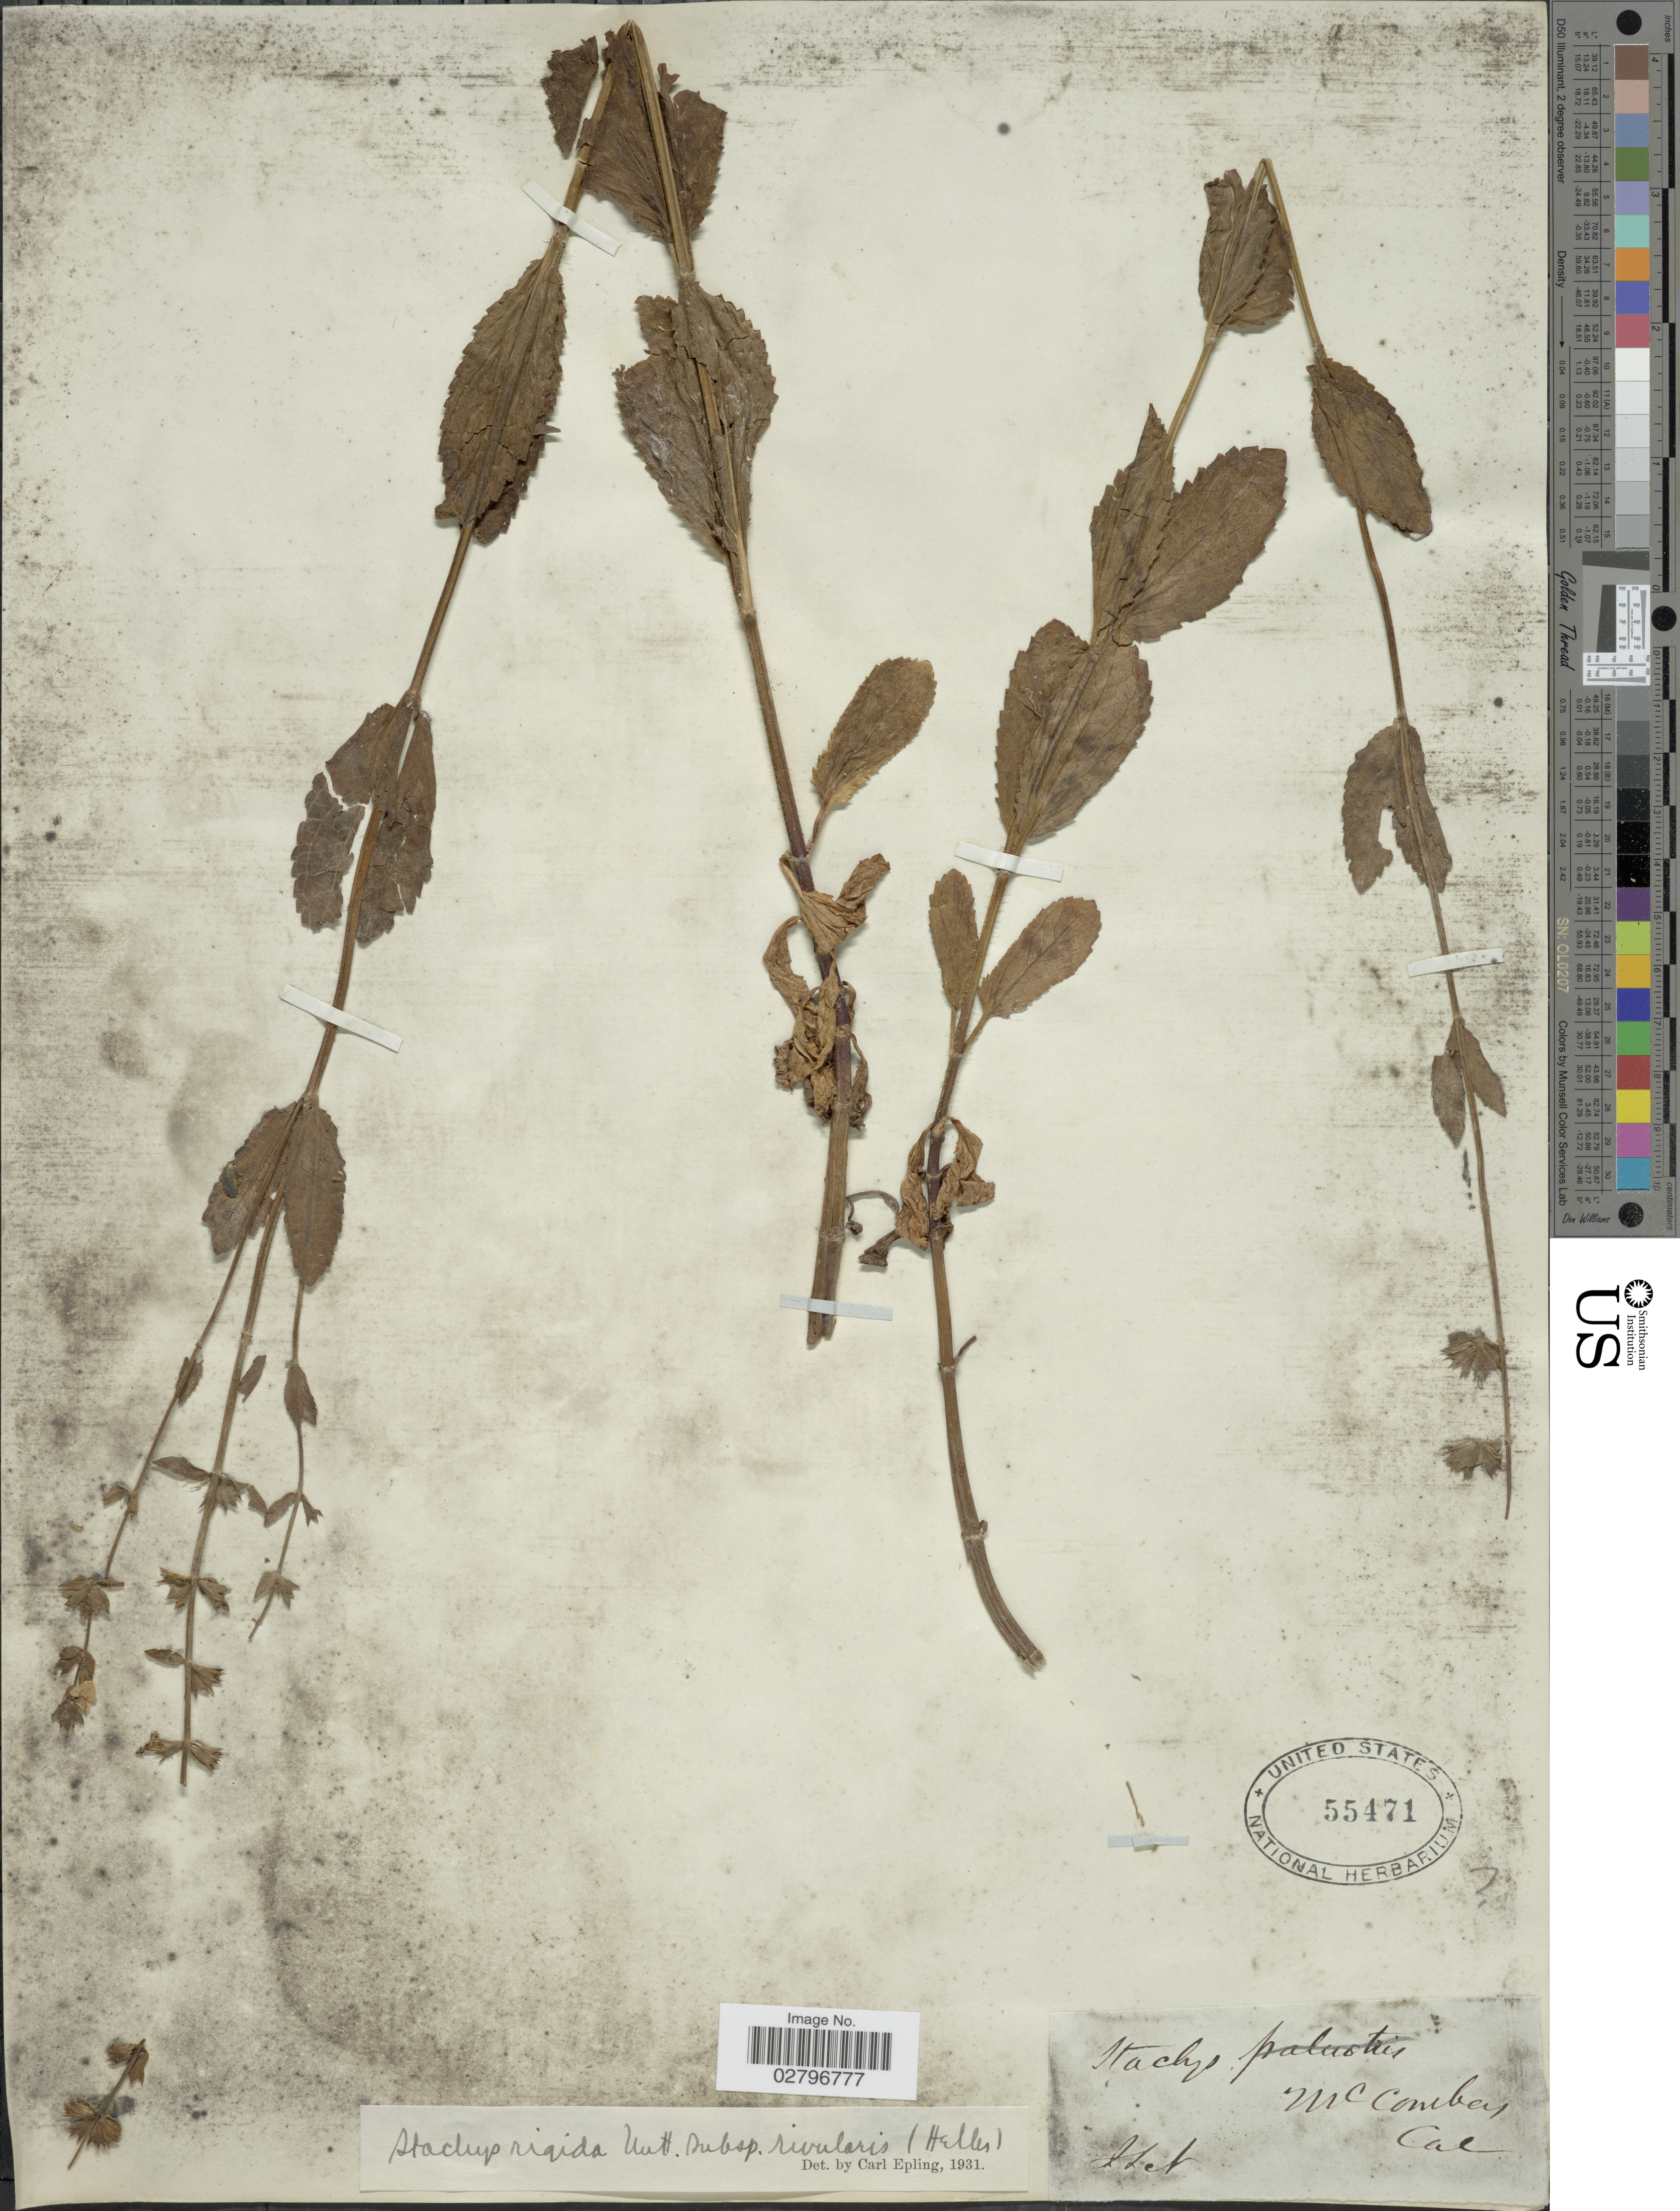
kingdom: Plantae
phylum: Tracheophyta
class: Magnoliopsida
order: Lamiales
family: Lamiaceae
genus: Stachys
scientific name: Stachys rigida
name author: Nutt. ex Benth.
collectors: J. S. Newberry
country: United States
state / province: California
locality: McCombers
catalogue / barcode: US 55471